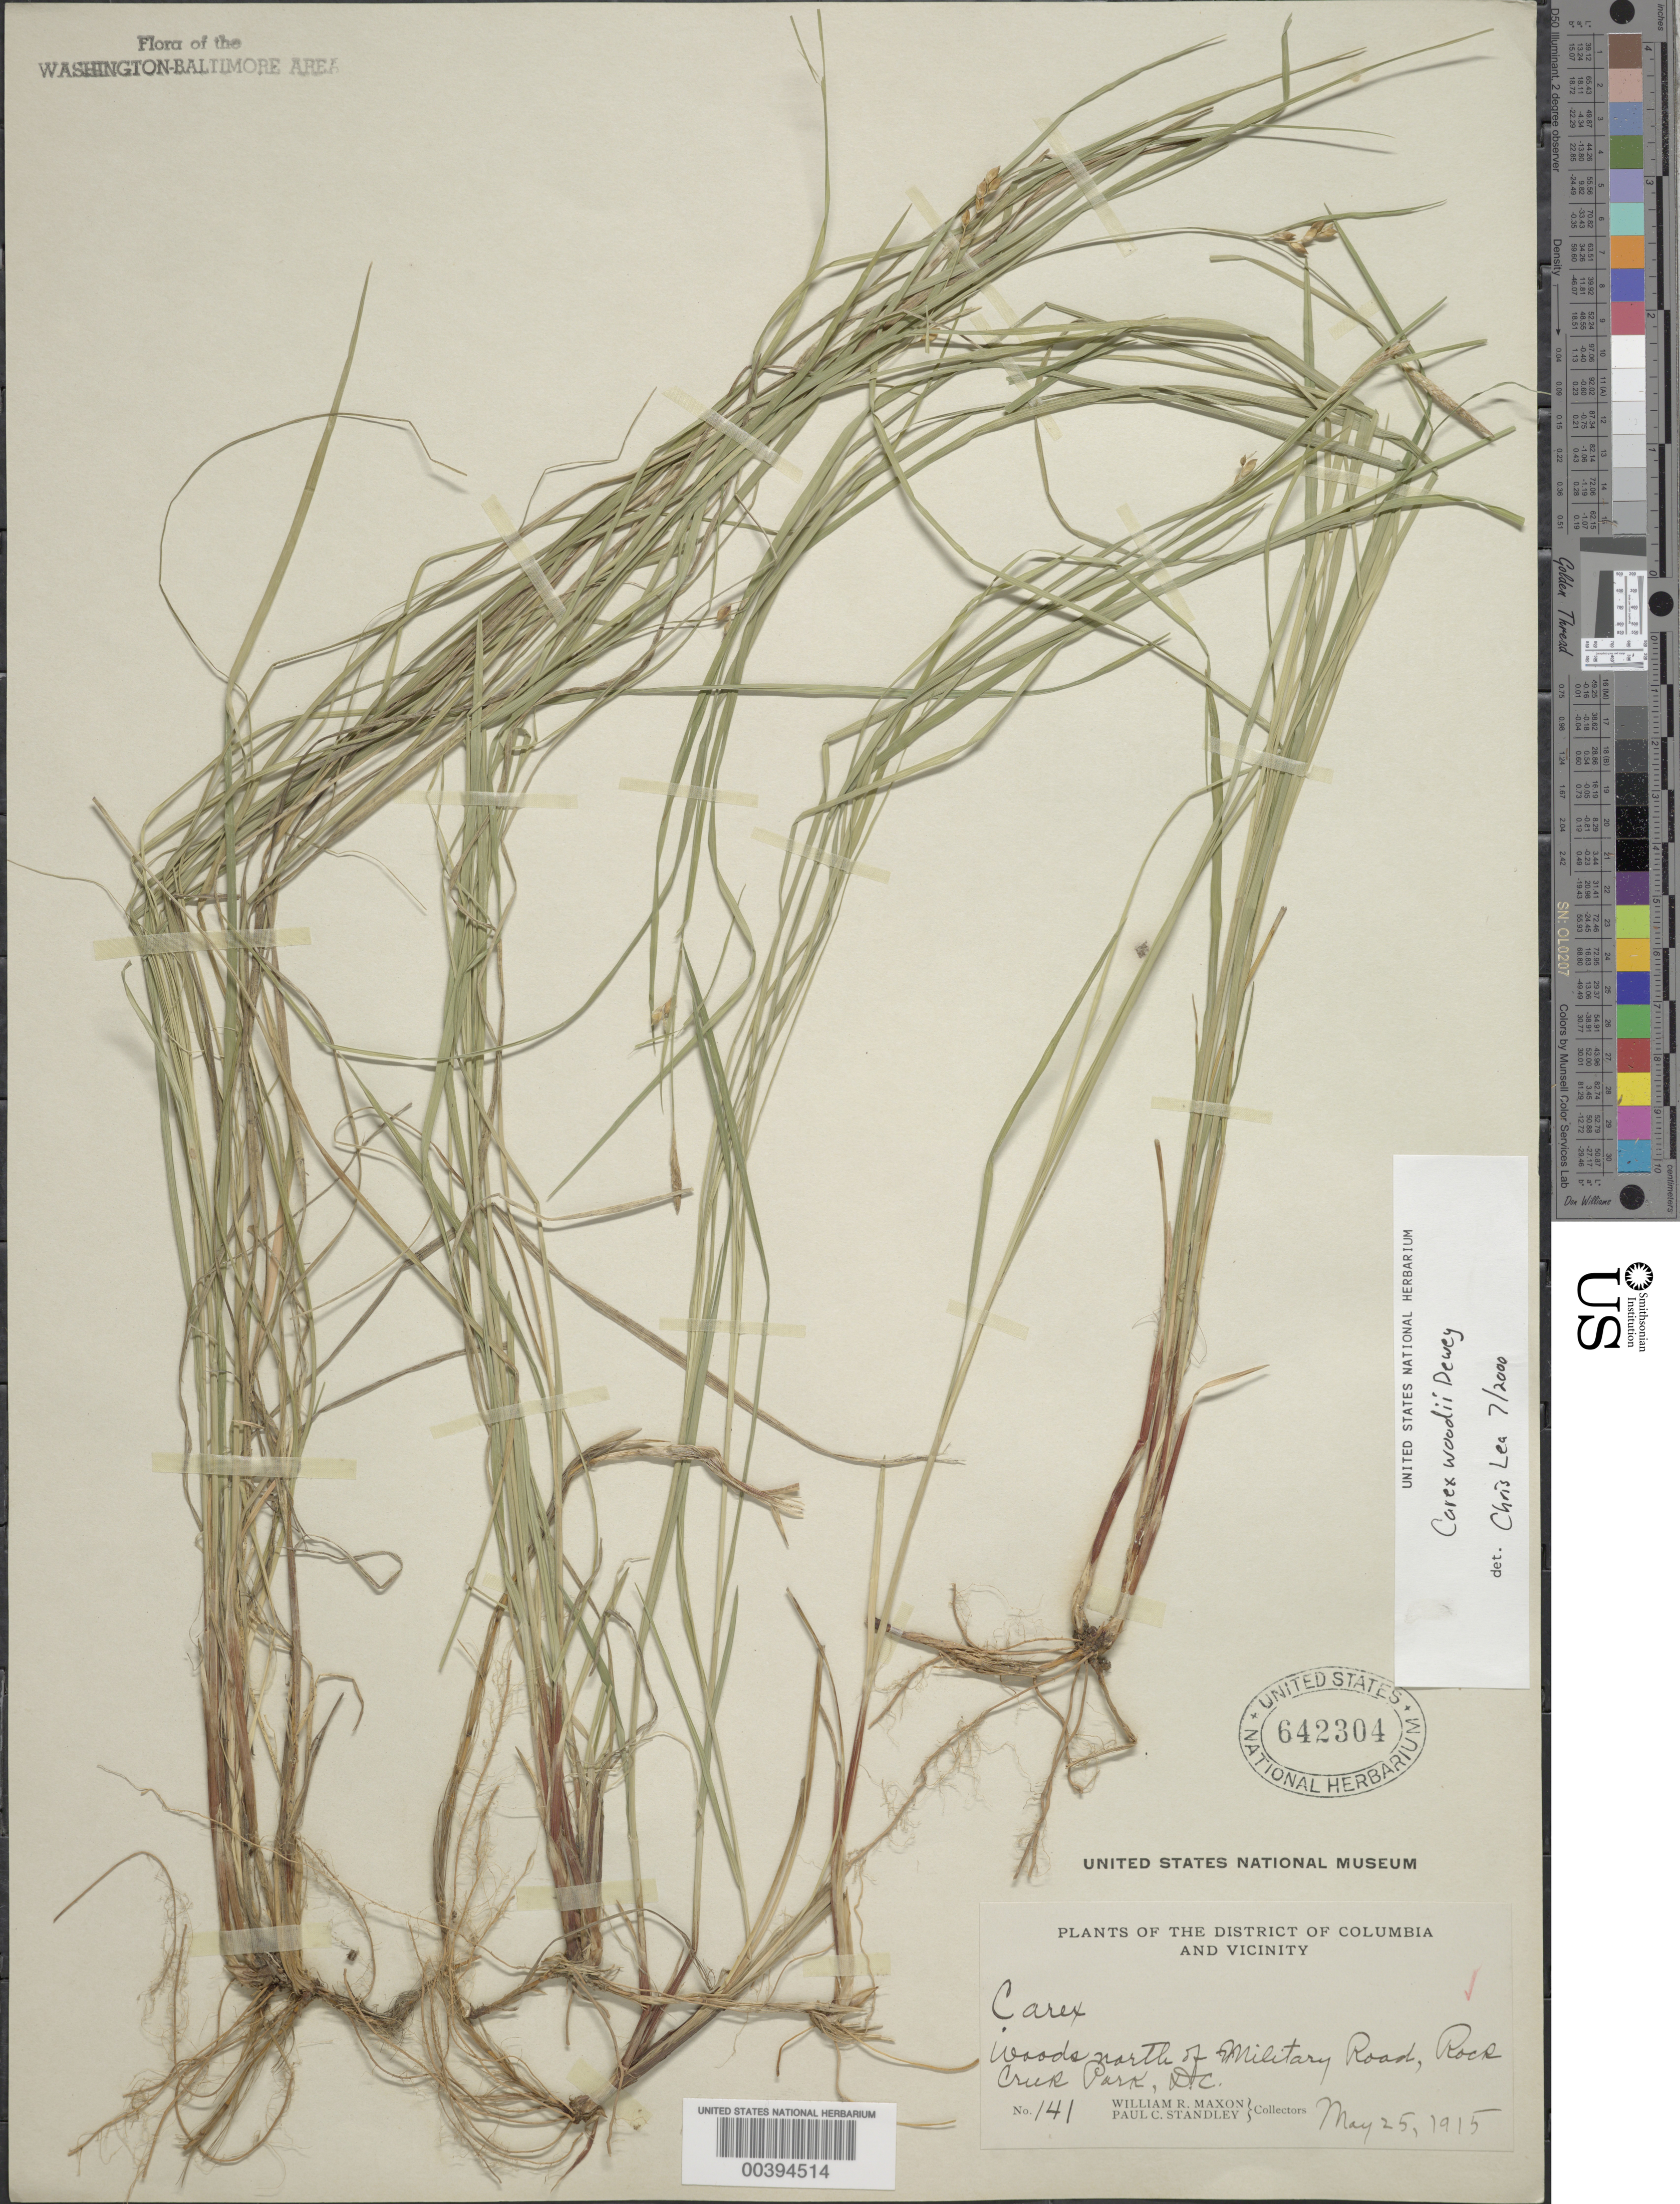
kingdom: Plantae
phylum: Tracheophyta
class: Liliopsida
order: Poales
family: Cyperaceae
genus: Carex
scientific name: Carex woodii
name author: Dewey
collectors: W. R. Maxon & P. C. Standley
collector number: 141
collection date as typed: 25 May 1915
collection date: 1915-05-25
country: United States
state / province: District of Columbia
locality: North of Military Rd., Rock Creek Park Rock Creek Park & vicinity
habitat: Woods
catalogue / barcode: US 642304